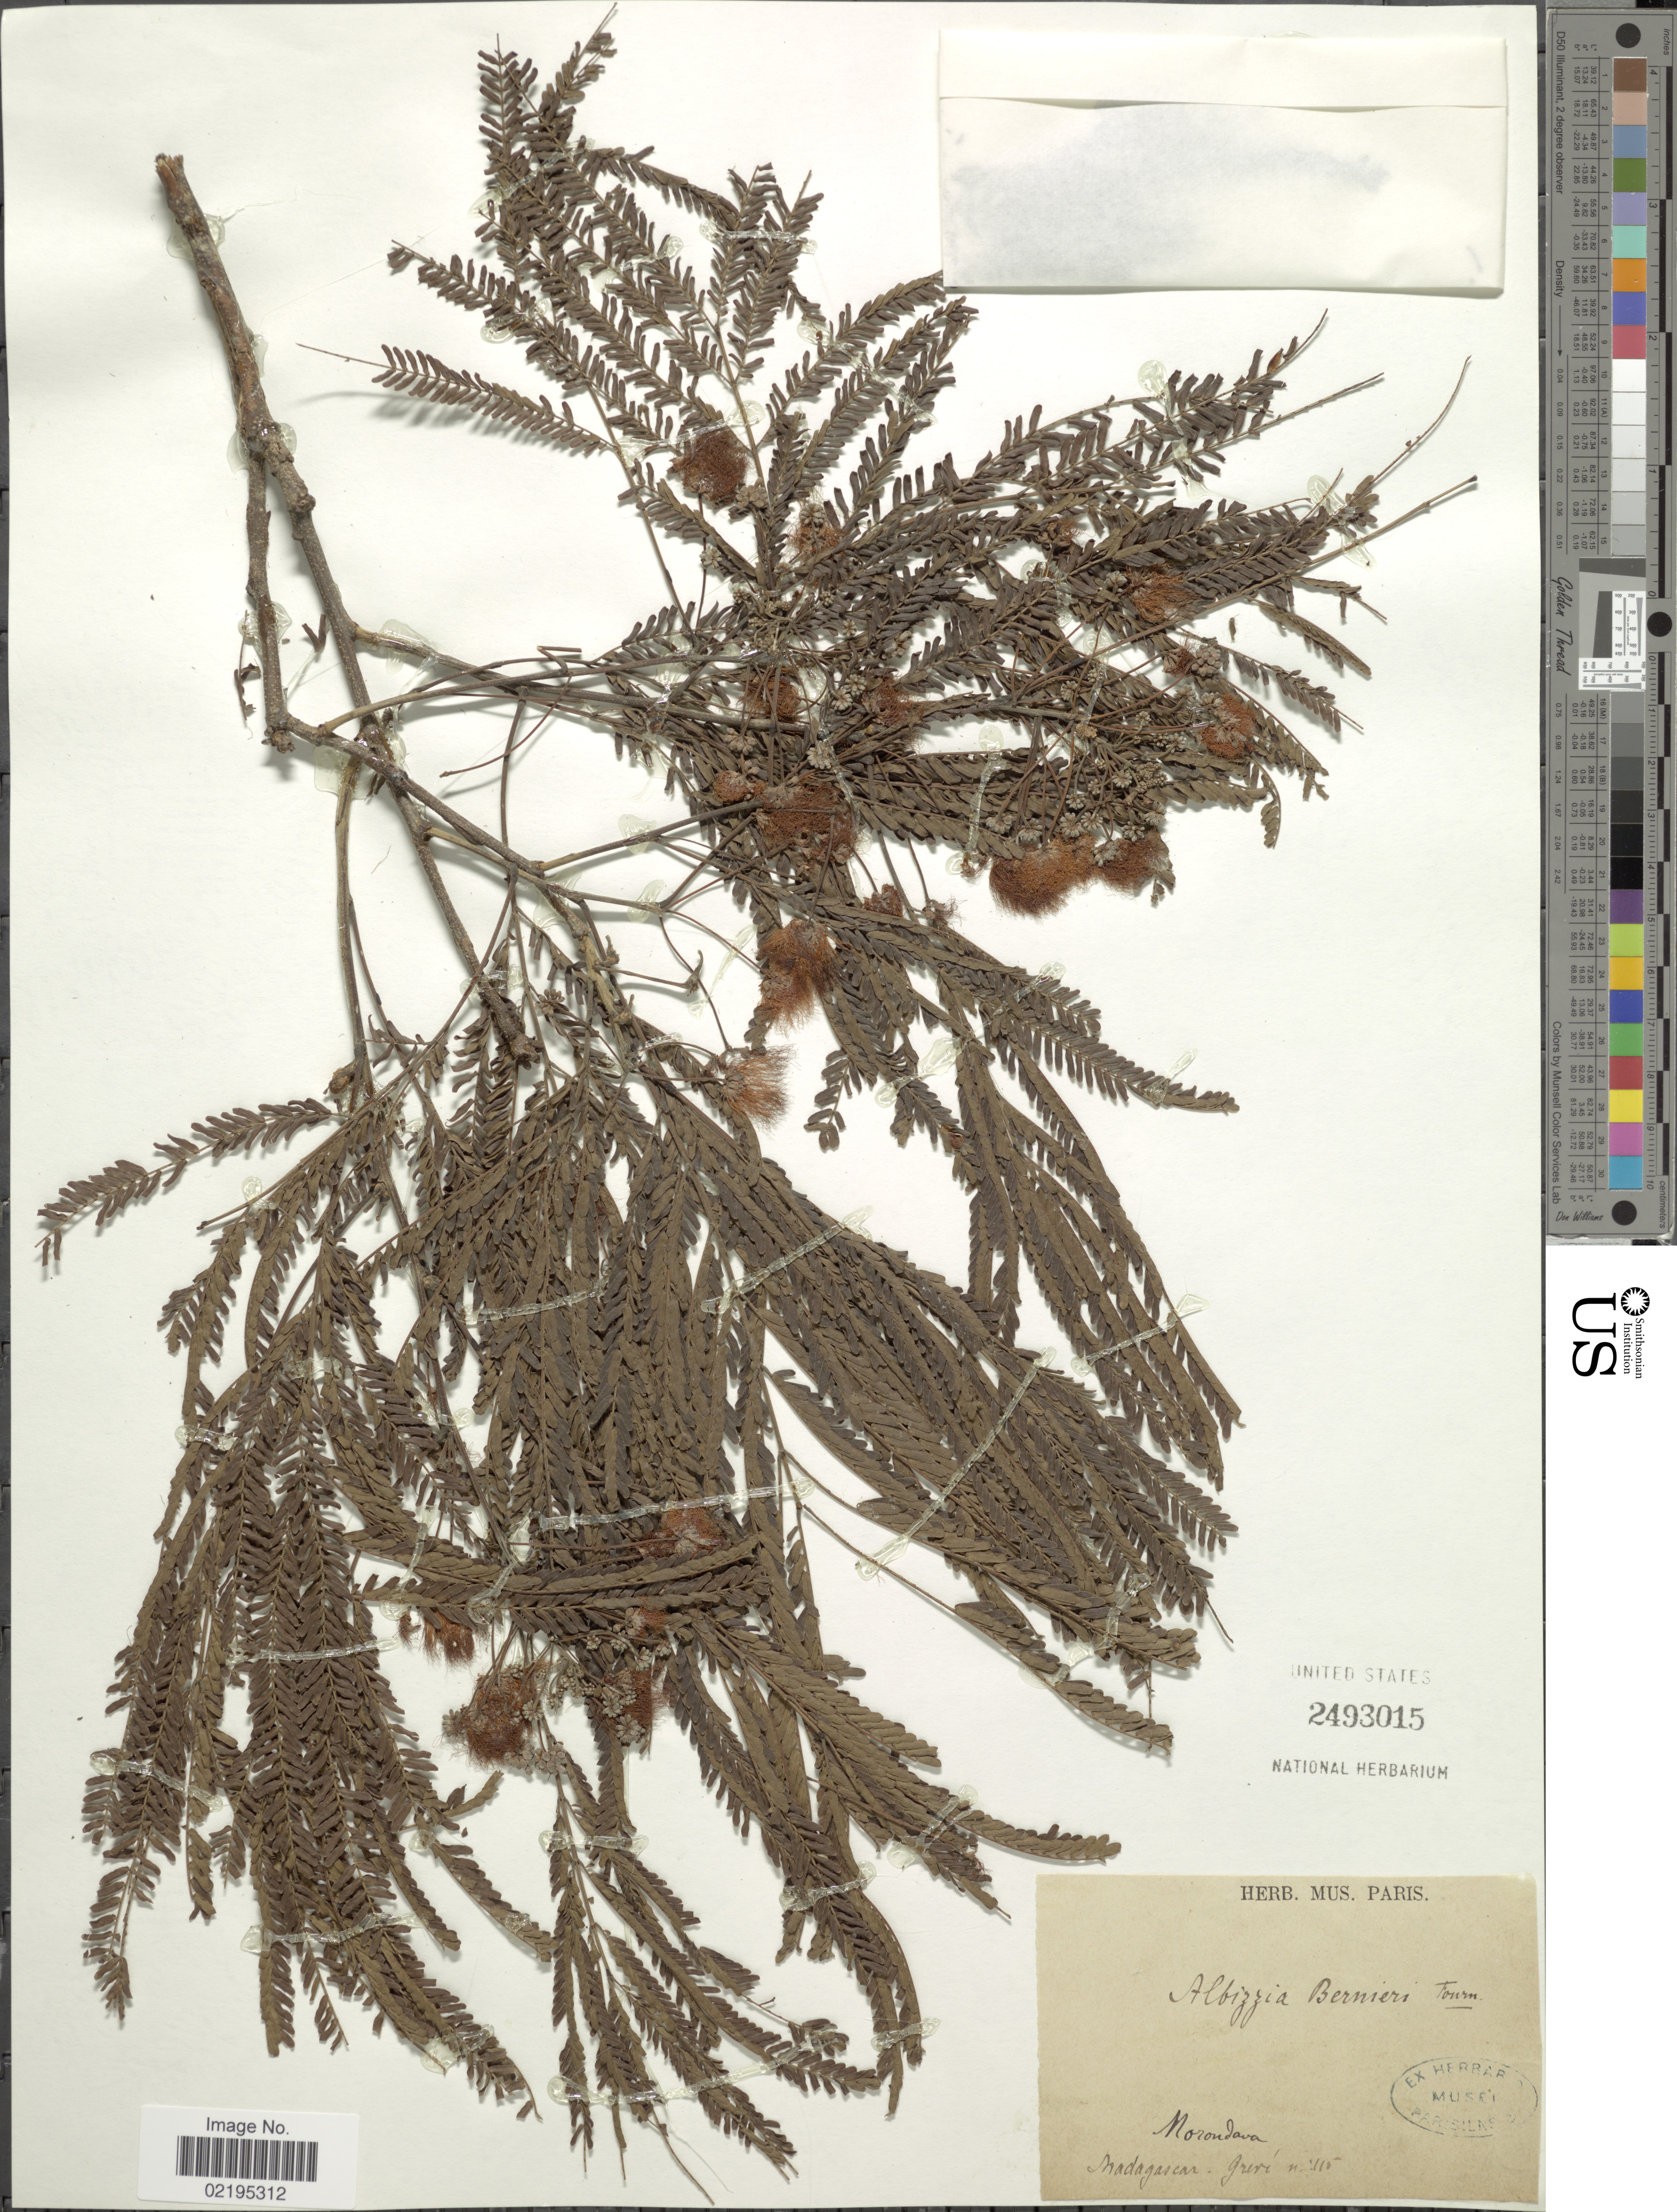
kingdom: Plantae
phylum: Tracheophyta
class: Magnoliopsida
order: Fabales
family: Fabaceae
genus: Albizia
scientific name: Albizia bernieri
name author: E. Fourn.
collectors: ex herb. Mus. Paris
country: Madagascar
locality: Morondava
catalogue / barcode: US 2493015